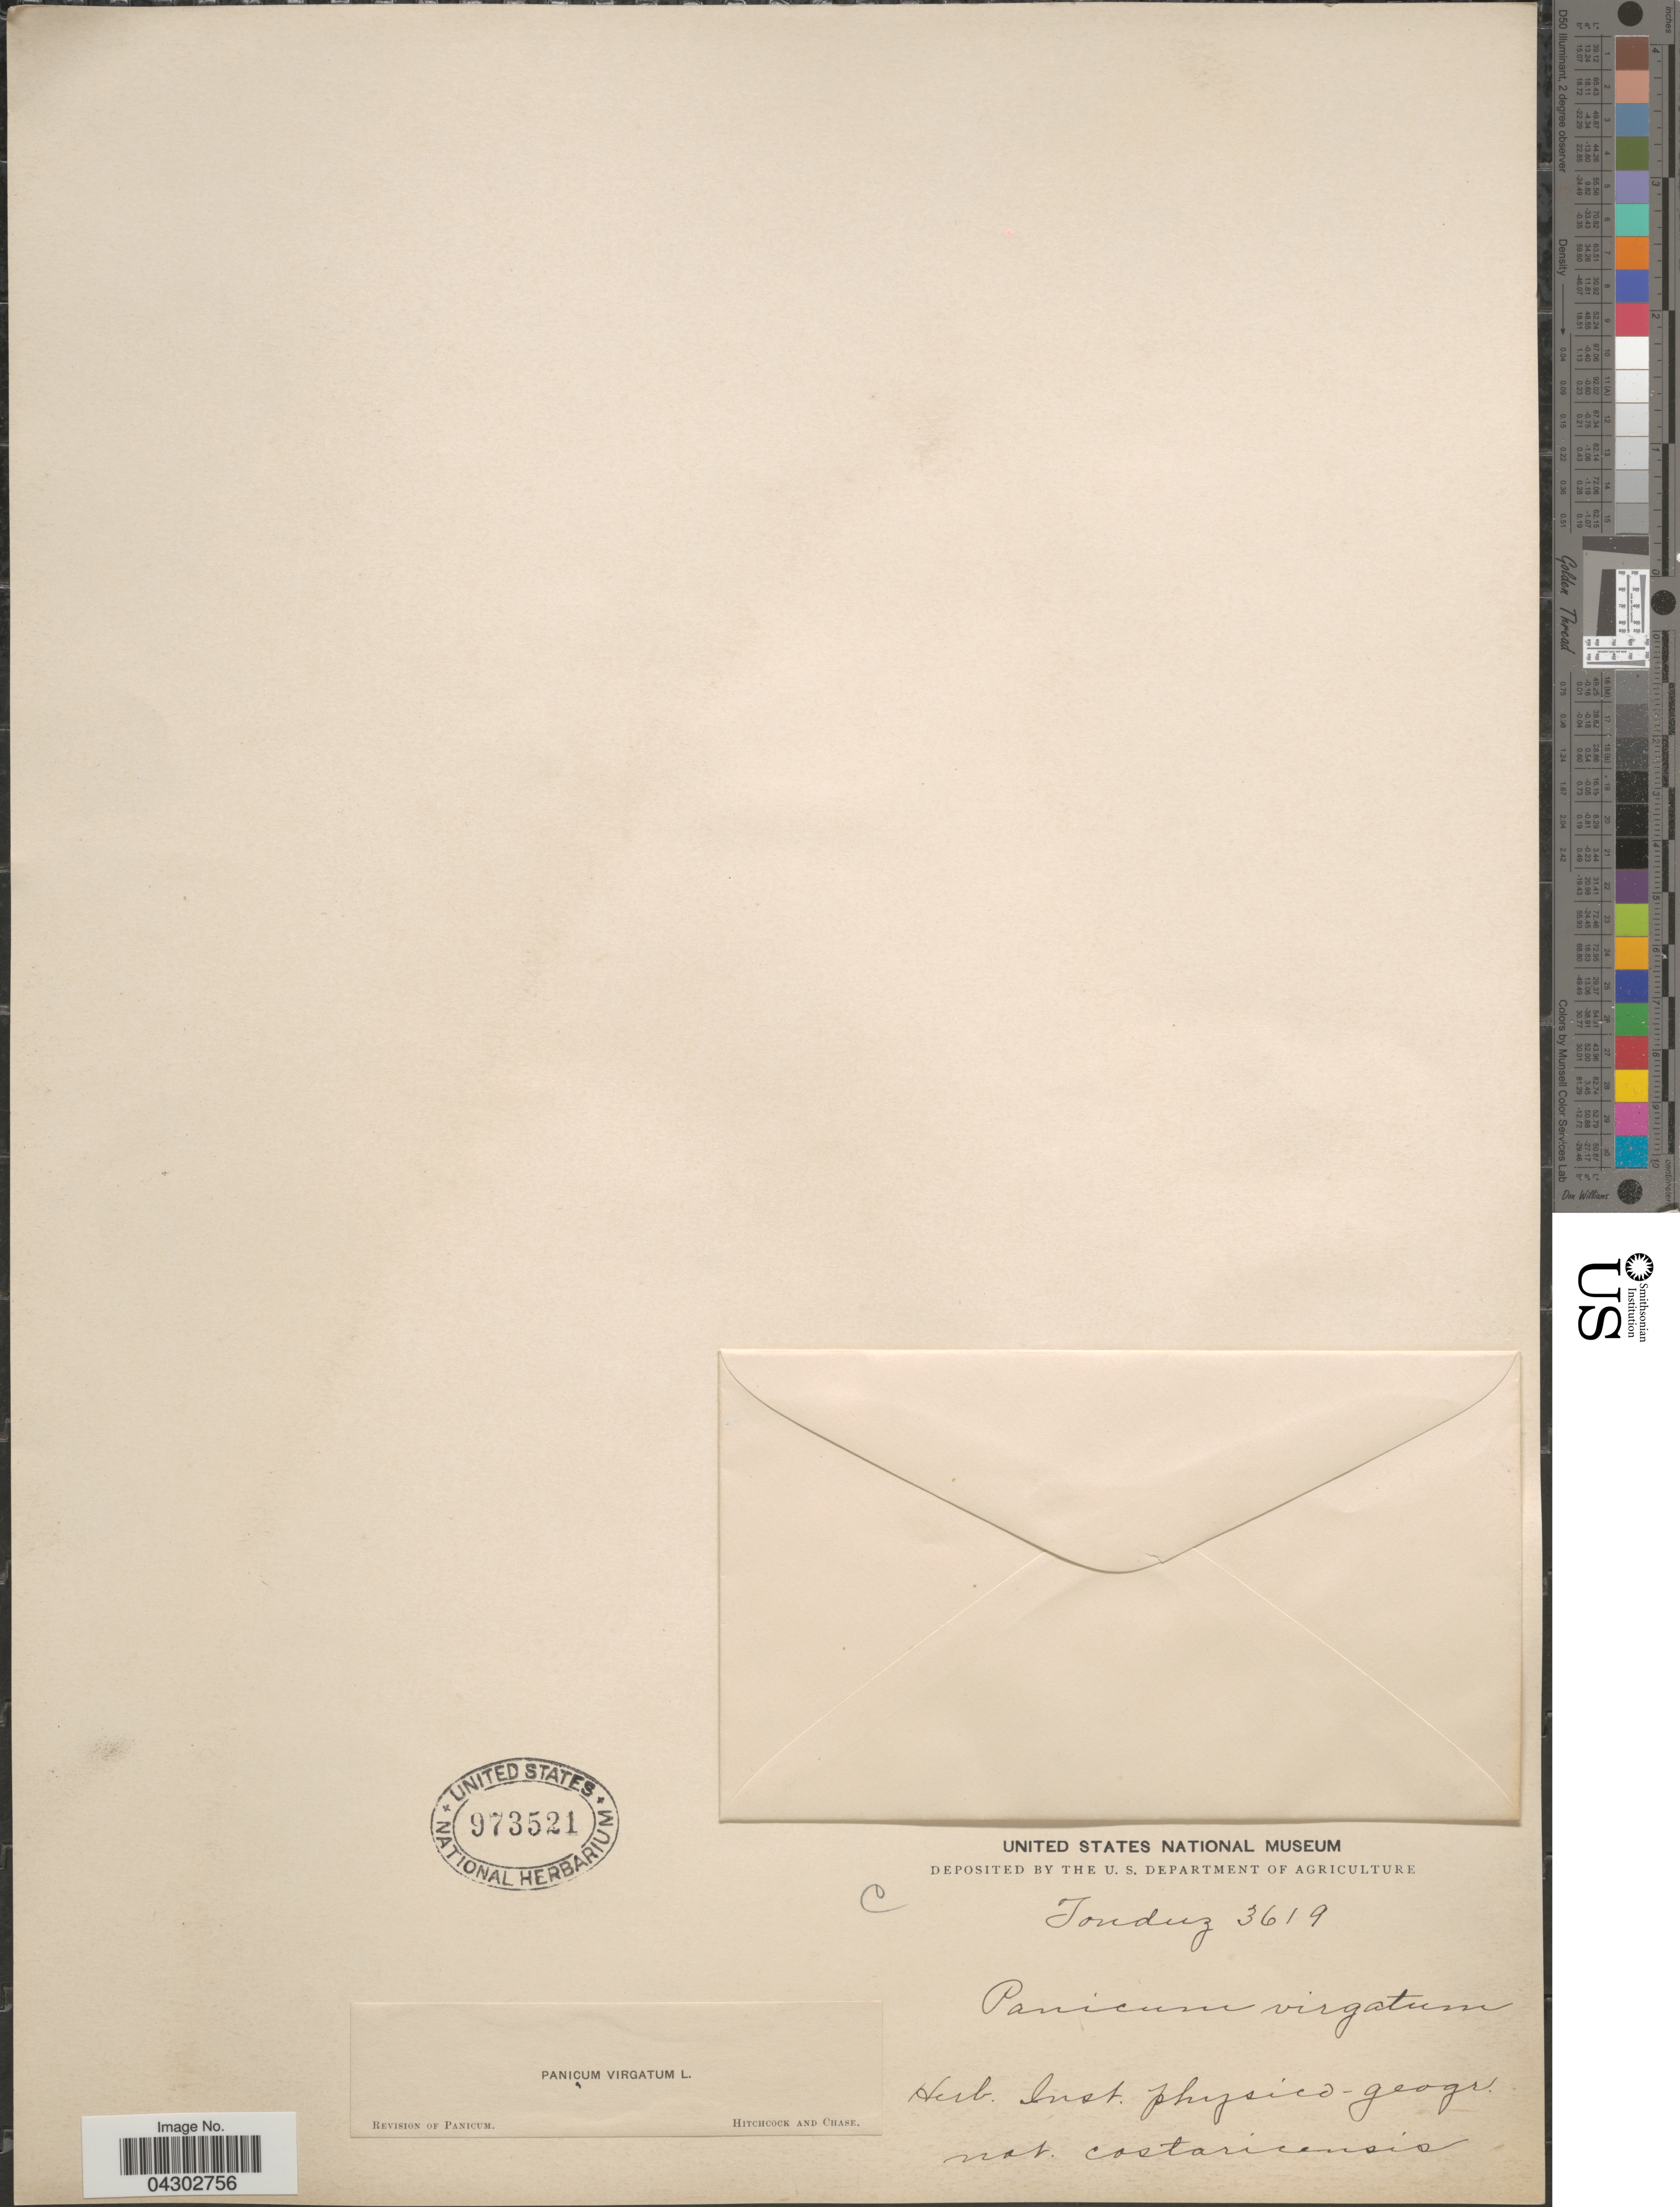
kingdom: Plantae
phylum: Tracheophyta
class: Liliopsida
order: Poales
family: Poaceae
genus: Panicum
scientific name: Panicum altum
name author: Hitchc. & Chase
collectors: Tonduz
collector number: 3619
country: Costa Rica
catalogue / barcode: US 973521